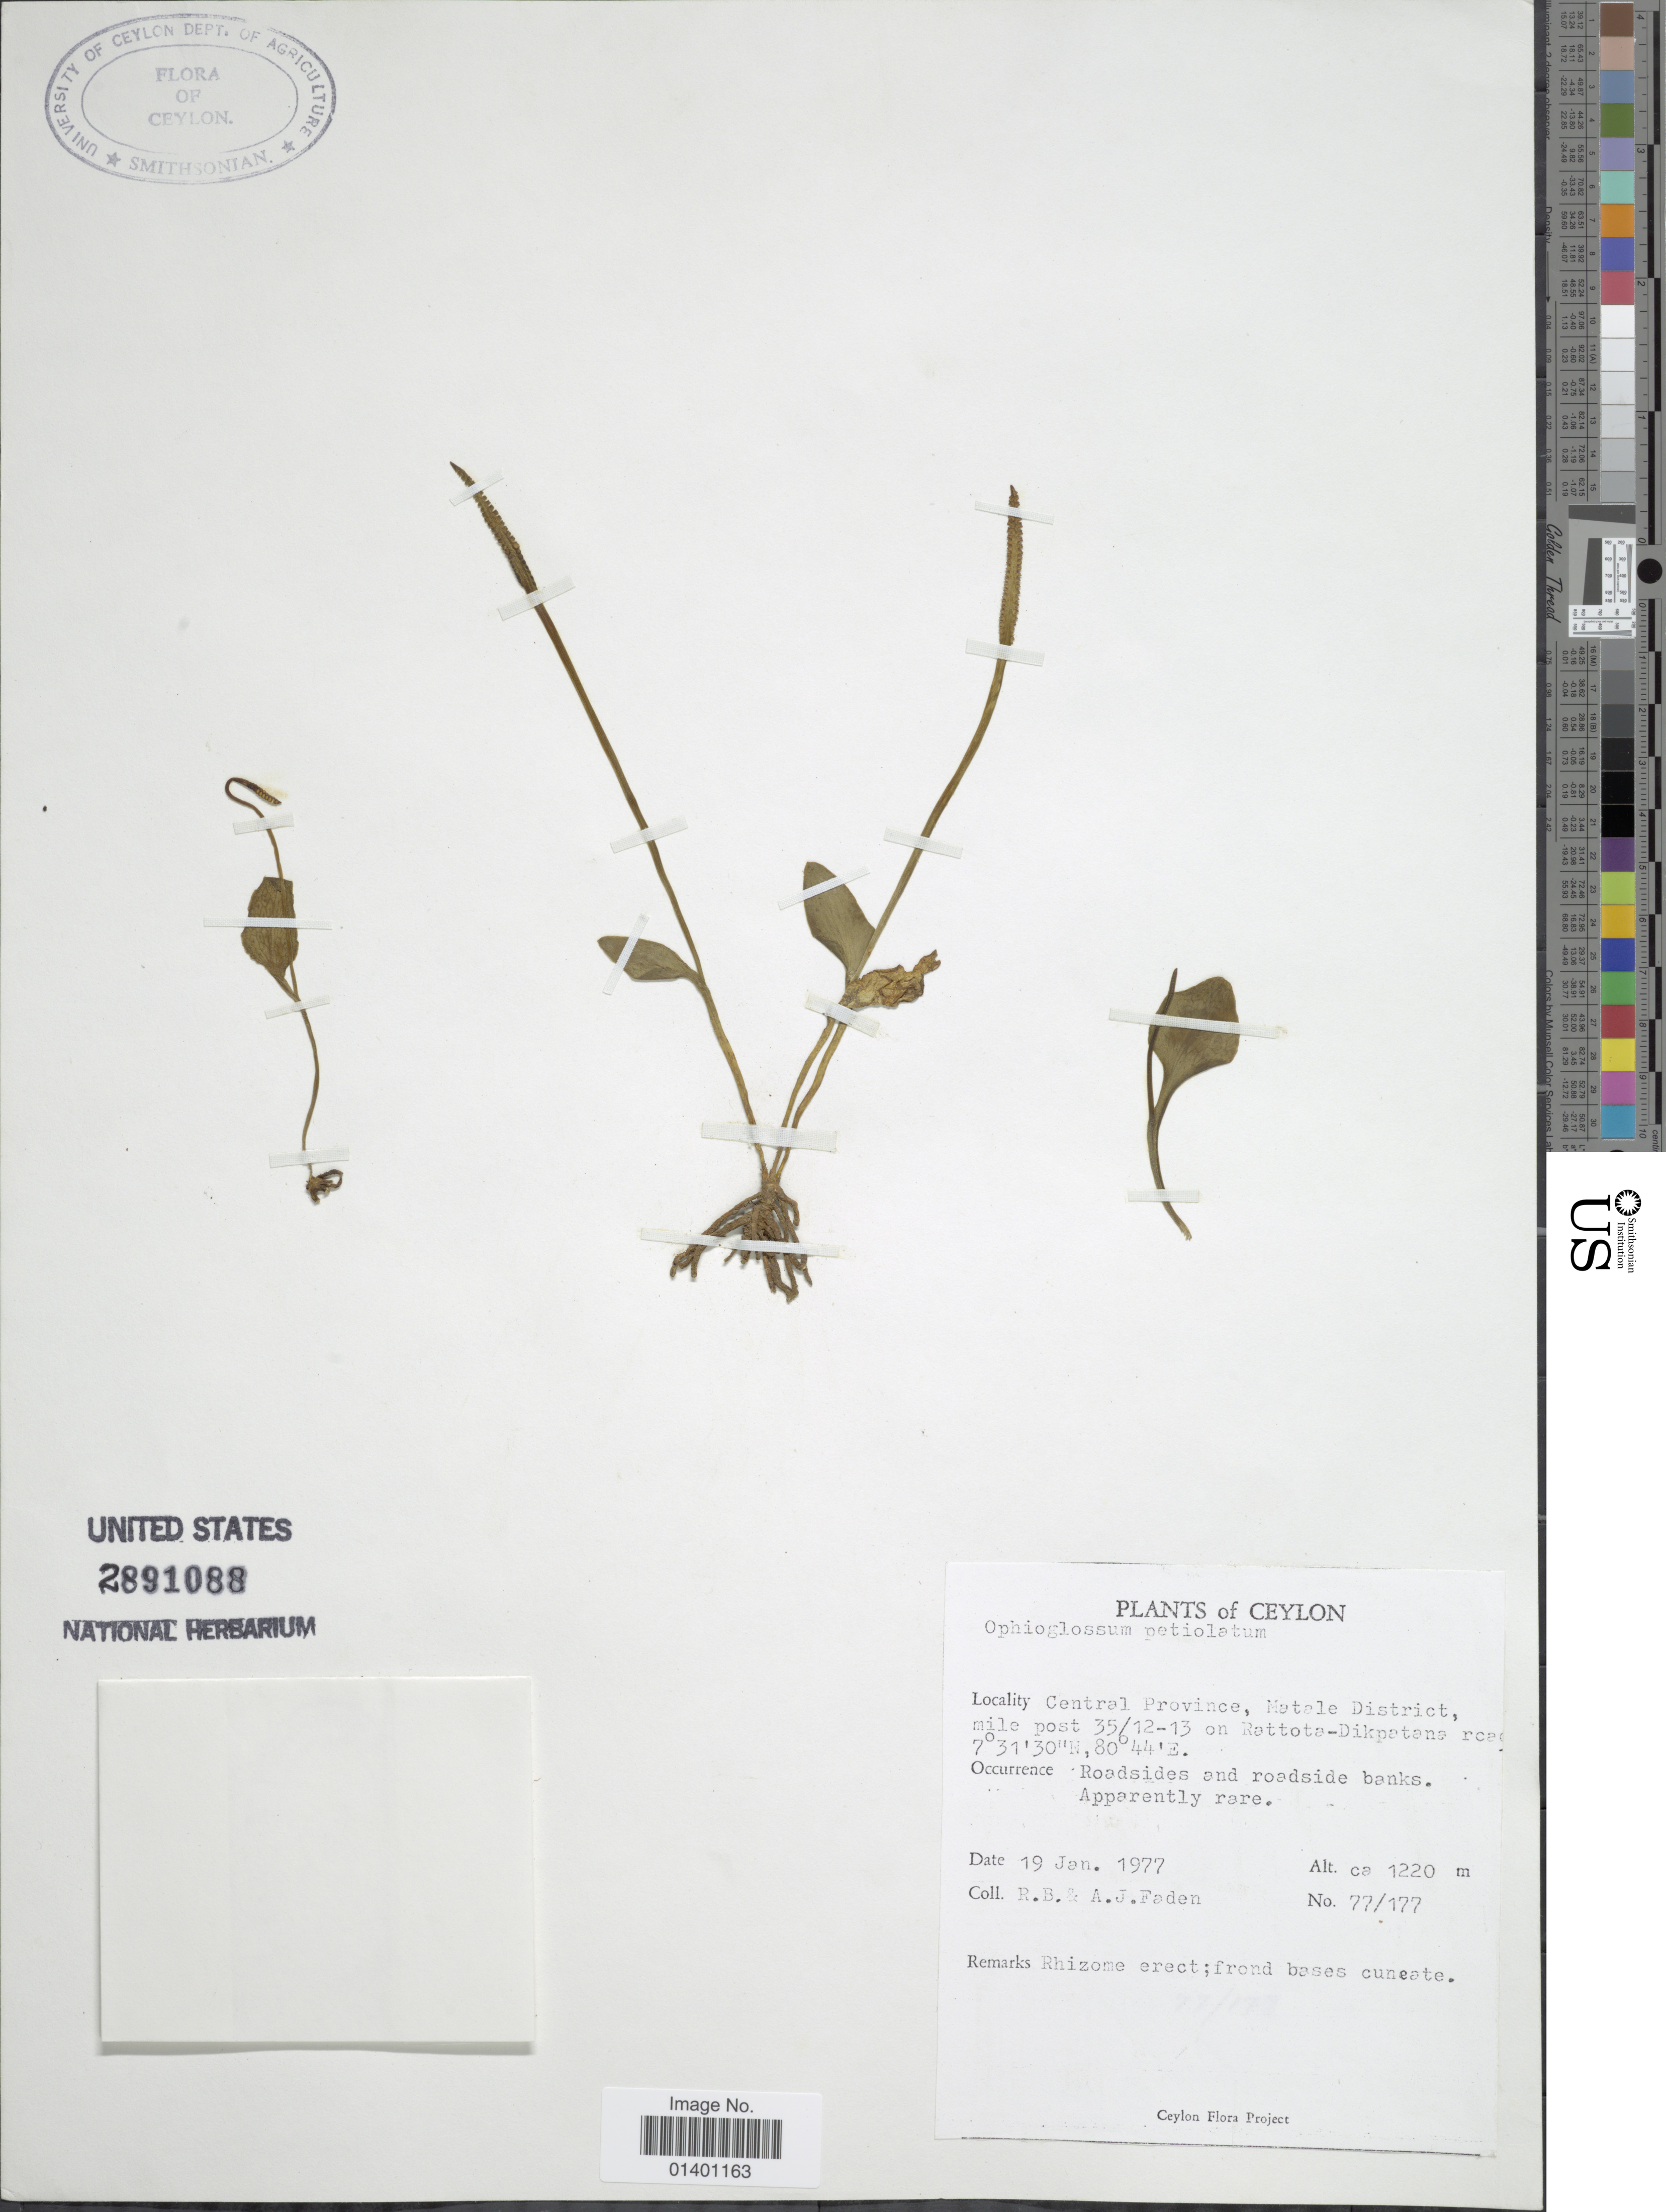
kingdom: Plantae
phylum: Tracheophyta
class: Polypodiopsida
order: Ophioglossales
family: Ophioglossaceae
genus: Ophioglossum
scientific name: Ophioglossum petiolatum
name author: Hook.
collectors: R. B. Faden & A. J. Faden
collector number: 77/177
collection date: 1977-01-19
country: Sri Lanka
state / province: Central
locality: Ceylon, Matale District, mile post 35/12-12 on Rattota-Dikpatana road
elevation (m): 1220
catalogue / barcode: US 2891088